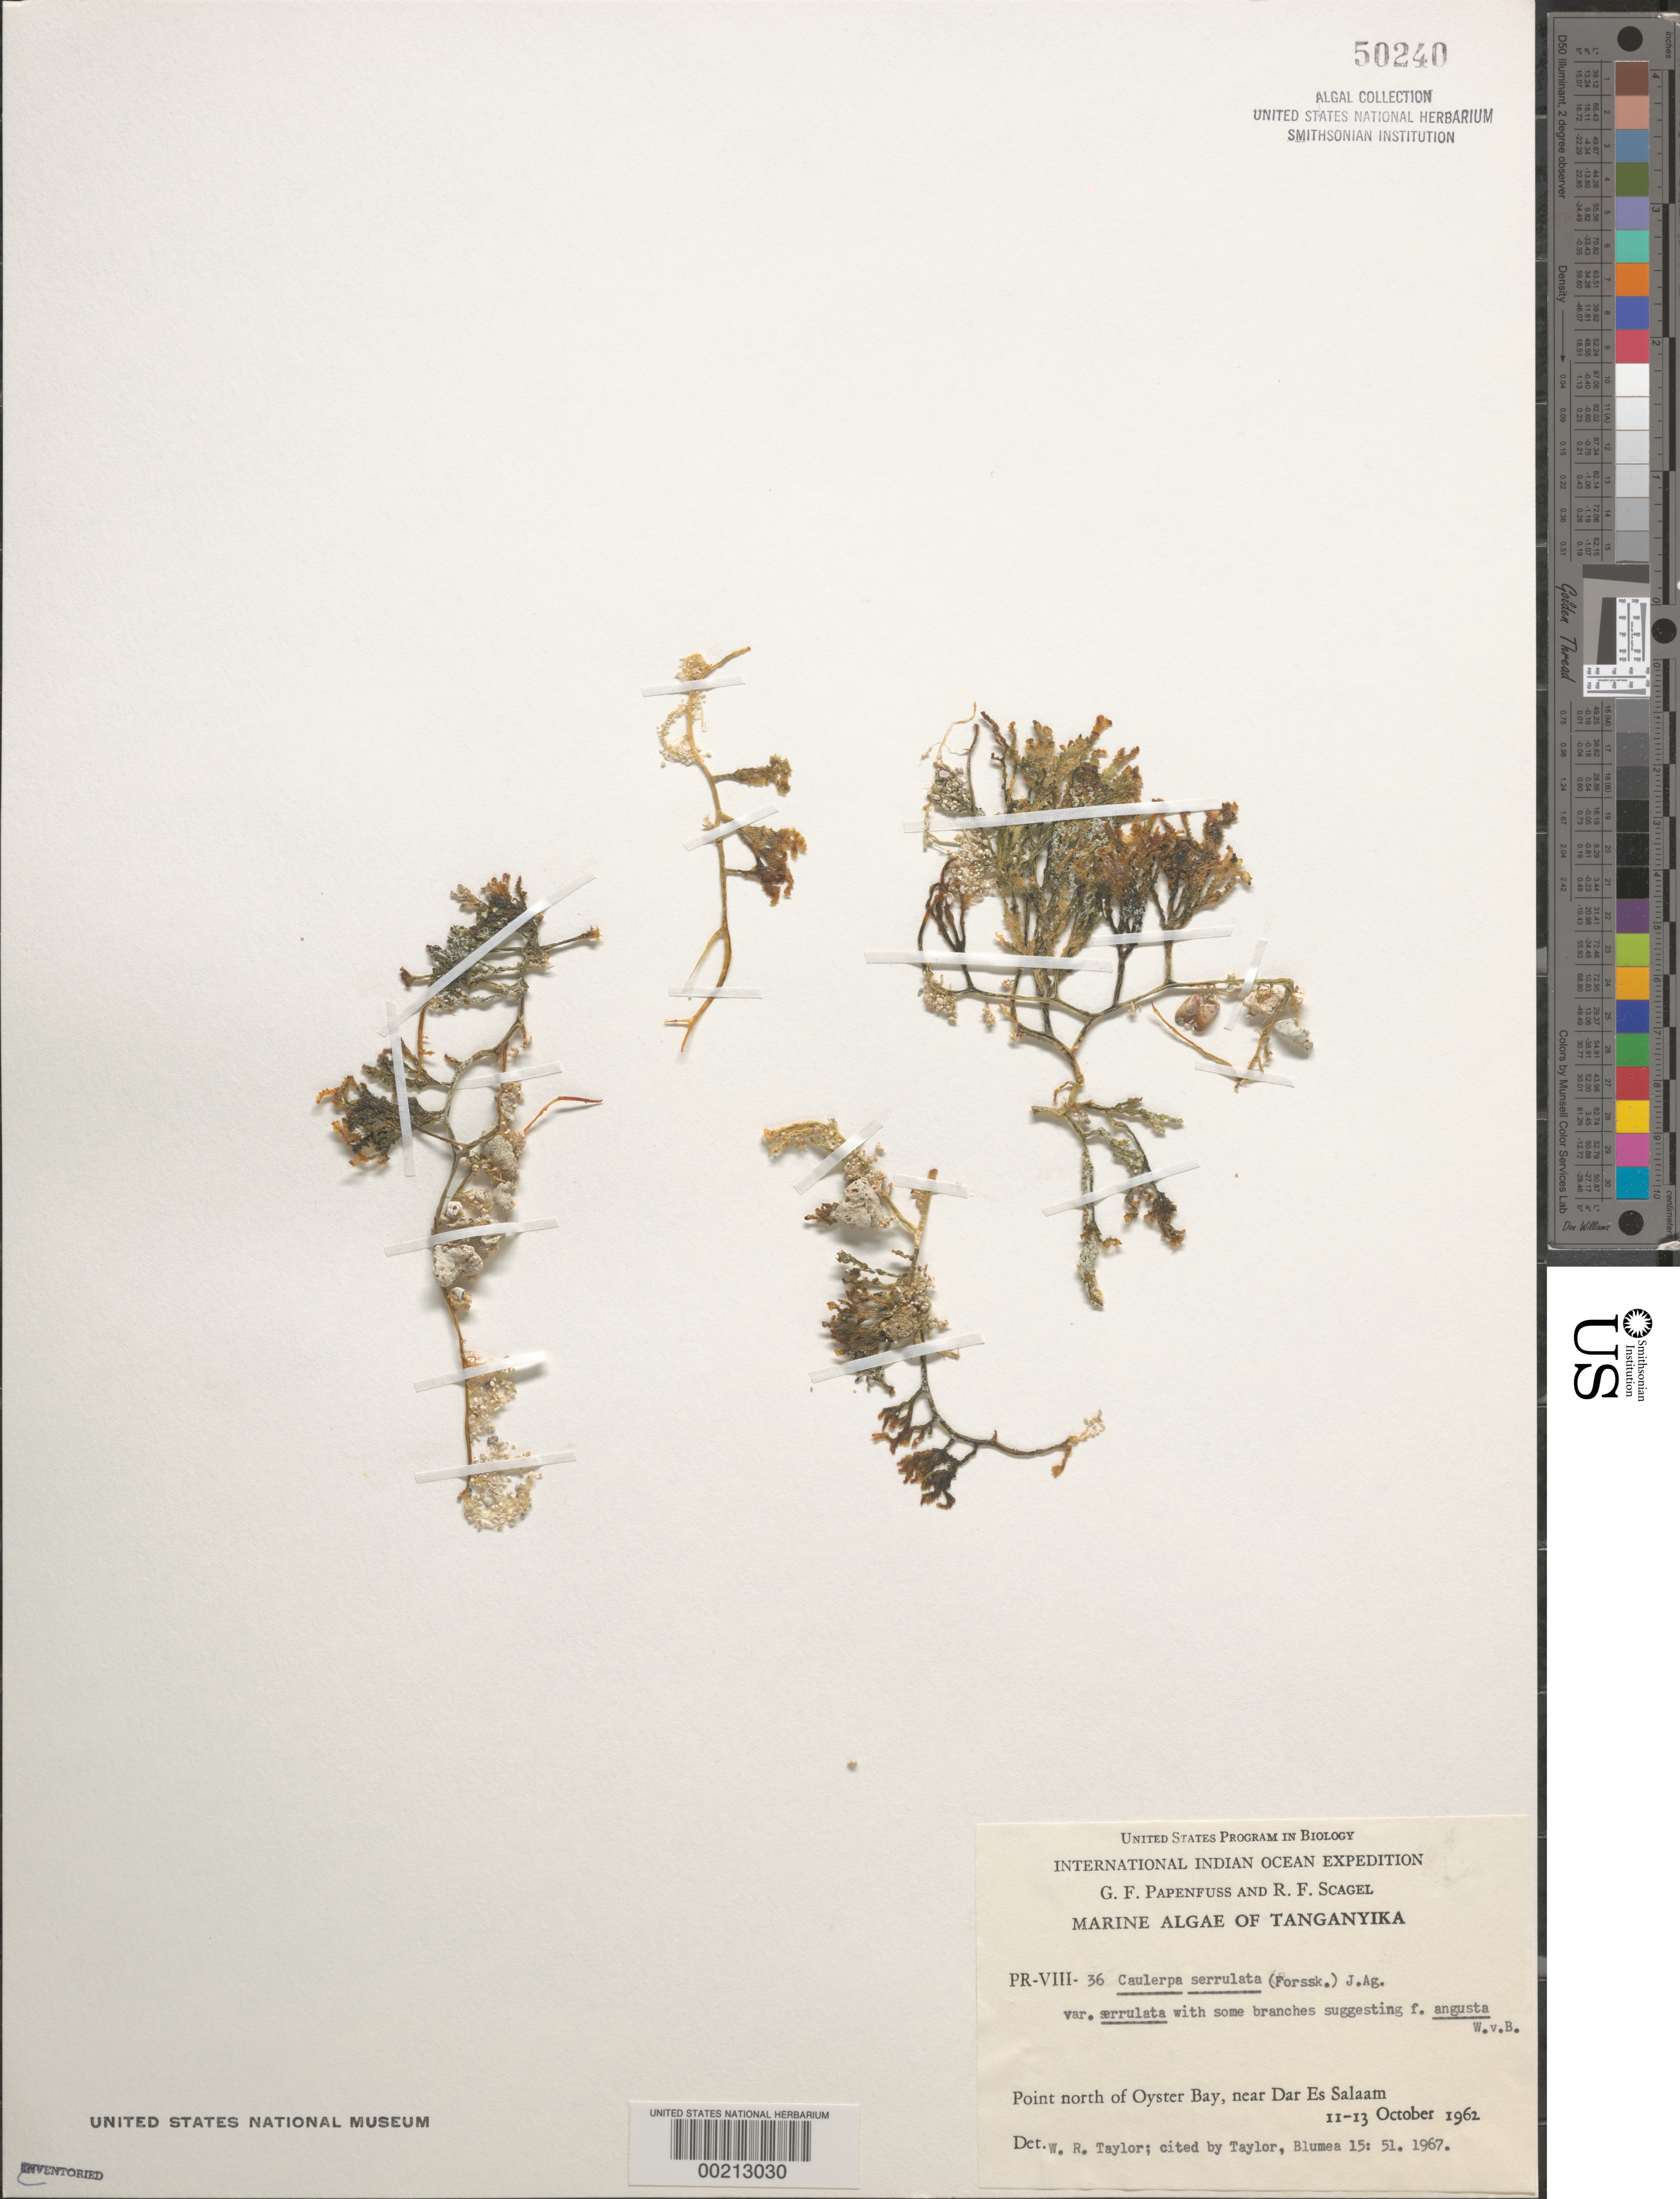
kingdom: Plantae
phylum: Chlorophyta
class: Ulvophyceae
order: Bryopsidales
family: Caulerpaceae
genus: Caulerpa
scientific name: Caulerpa serrulata var. serrulata forma angusta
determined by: Taylor, William R.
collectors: G. Papenfuss & R. F. Scagel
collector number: PR-VIII-36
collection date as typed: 11 Oct 1962 to 13 Oct 1962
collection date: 1962-10-11/1962-10-13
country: Tanzania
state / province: Dar es Salaam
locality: Point north of Oyster Bay, near Dar Es Salaam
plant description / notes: International Indian Ocean Expedition, 1962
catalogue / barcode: US 50240